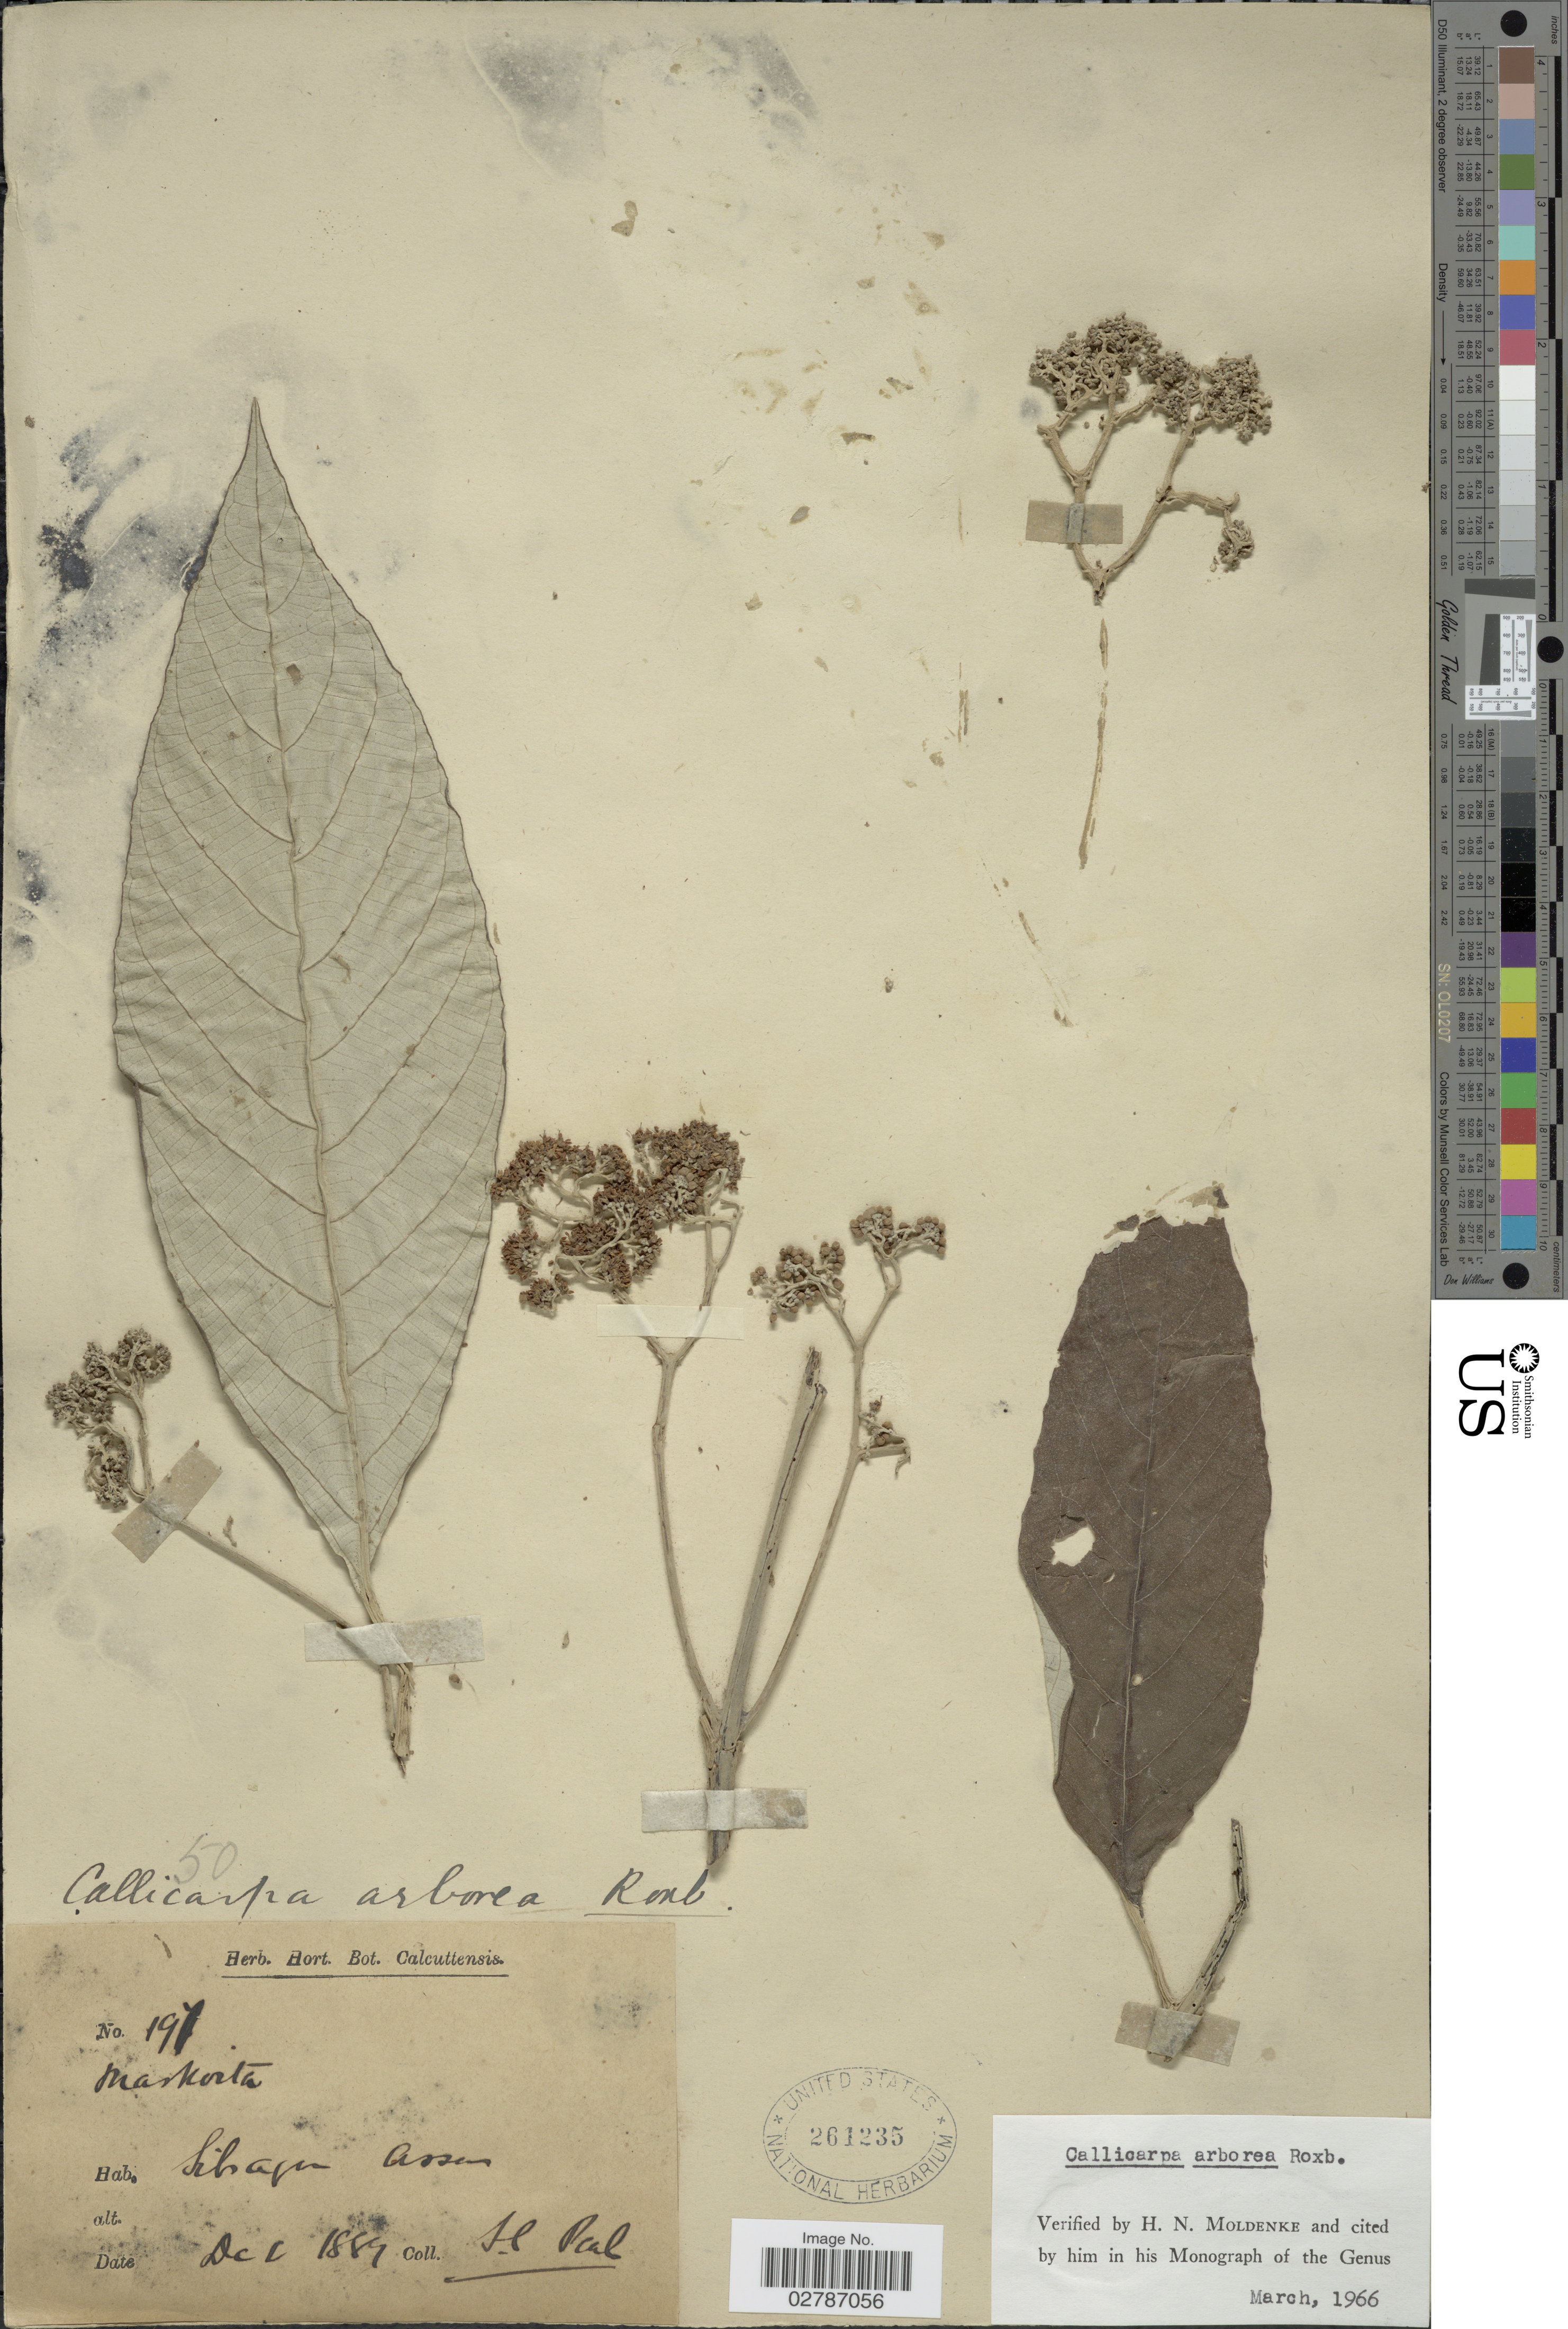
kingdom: Plantae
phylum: Tracheophyta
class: Magnoliopsida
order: Lamiales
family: Lamiaceae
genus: Callicarpa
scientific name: Callicarpa arborea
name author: Roxb.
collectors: S. Peal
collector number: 197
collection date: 1889-12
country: India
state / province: Assam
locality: Sibsagar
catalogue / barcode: US 261235